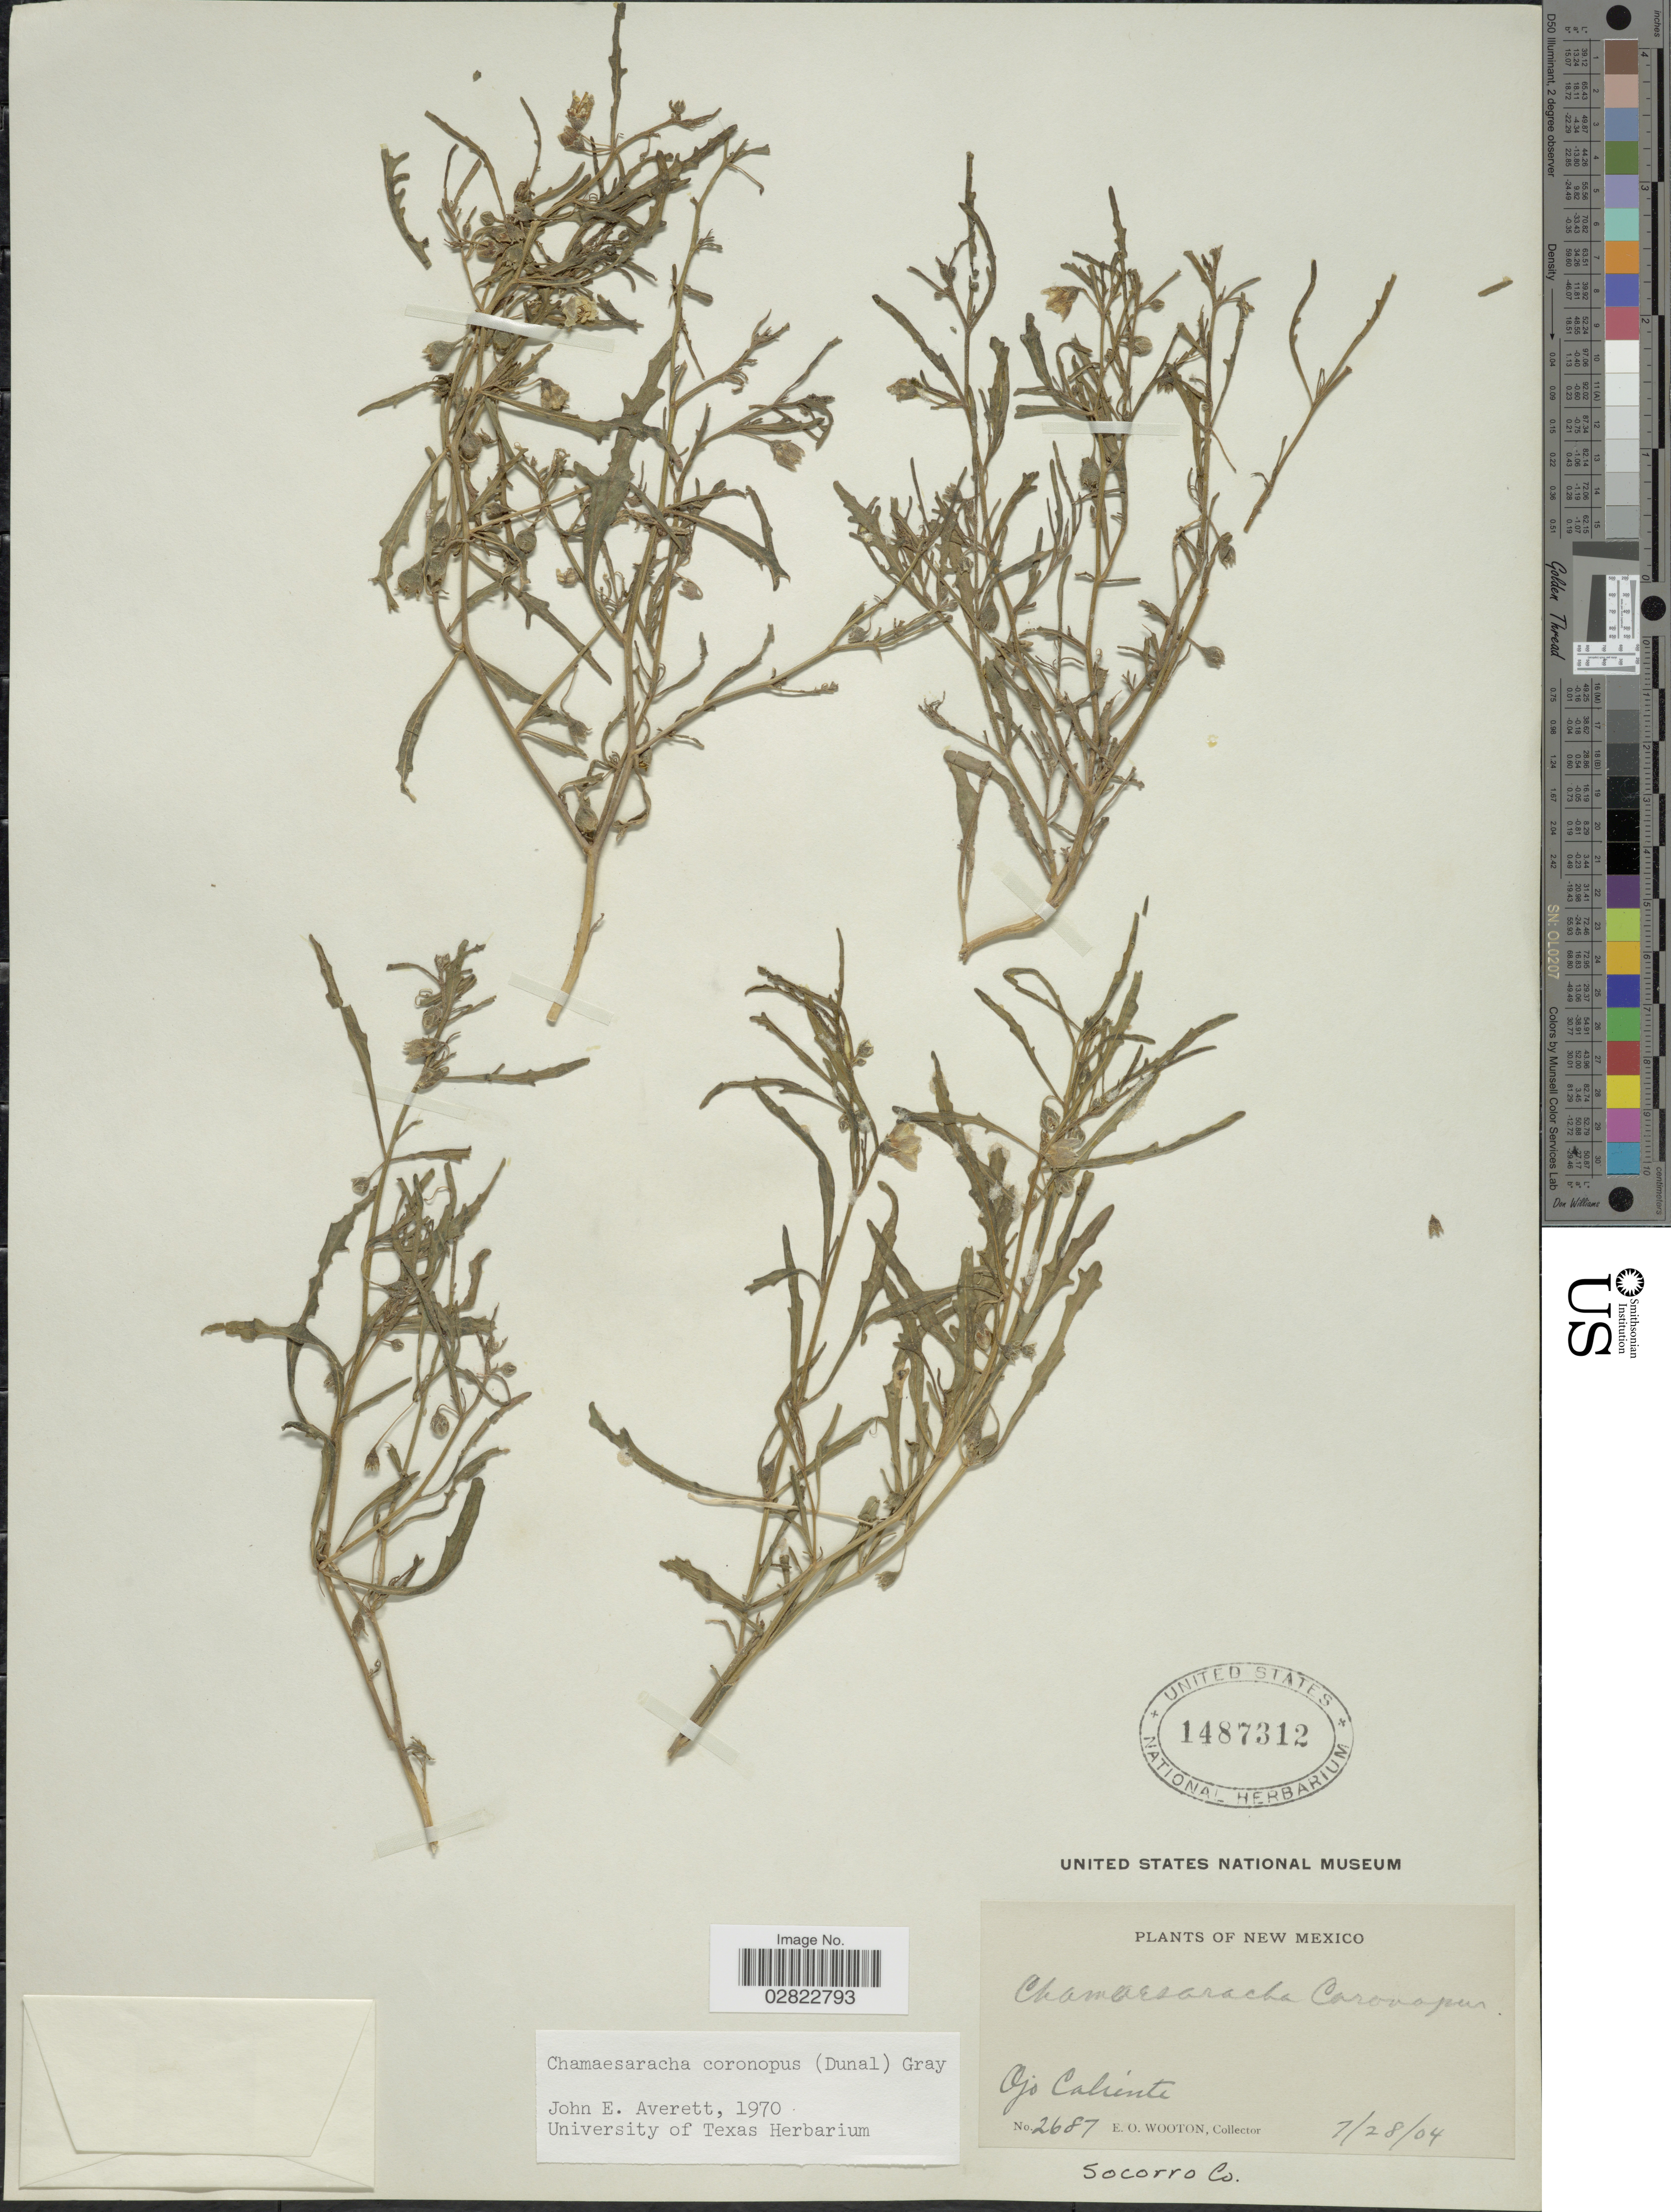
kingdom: Plantae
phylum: Tracheophyta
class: Magnoliopsida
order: Solanales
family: Solanaceae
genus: Chamaesaracha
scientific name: Chamaesaracha coronopus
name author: (Dunal) A. Gray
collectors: E. O. Wooton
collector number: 2687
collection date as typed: Transcribed d/m/y: 28/7/4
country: United States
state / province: New Mexico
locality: Ojo Cahinte, Socorro Co.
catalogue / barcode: US 1487312